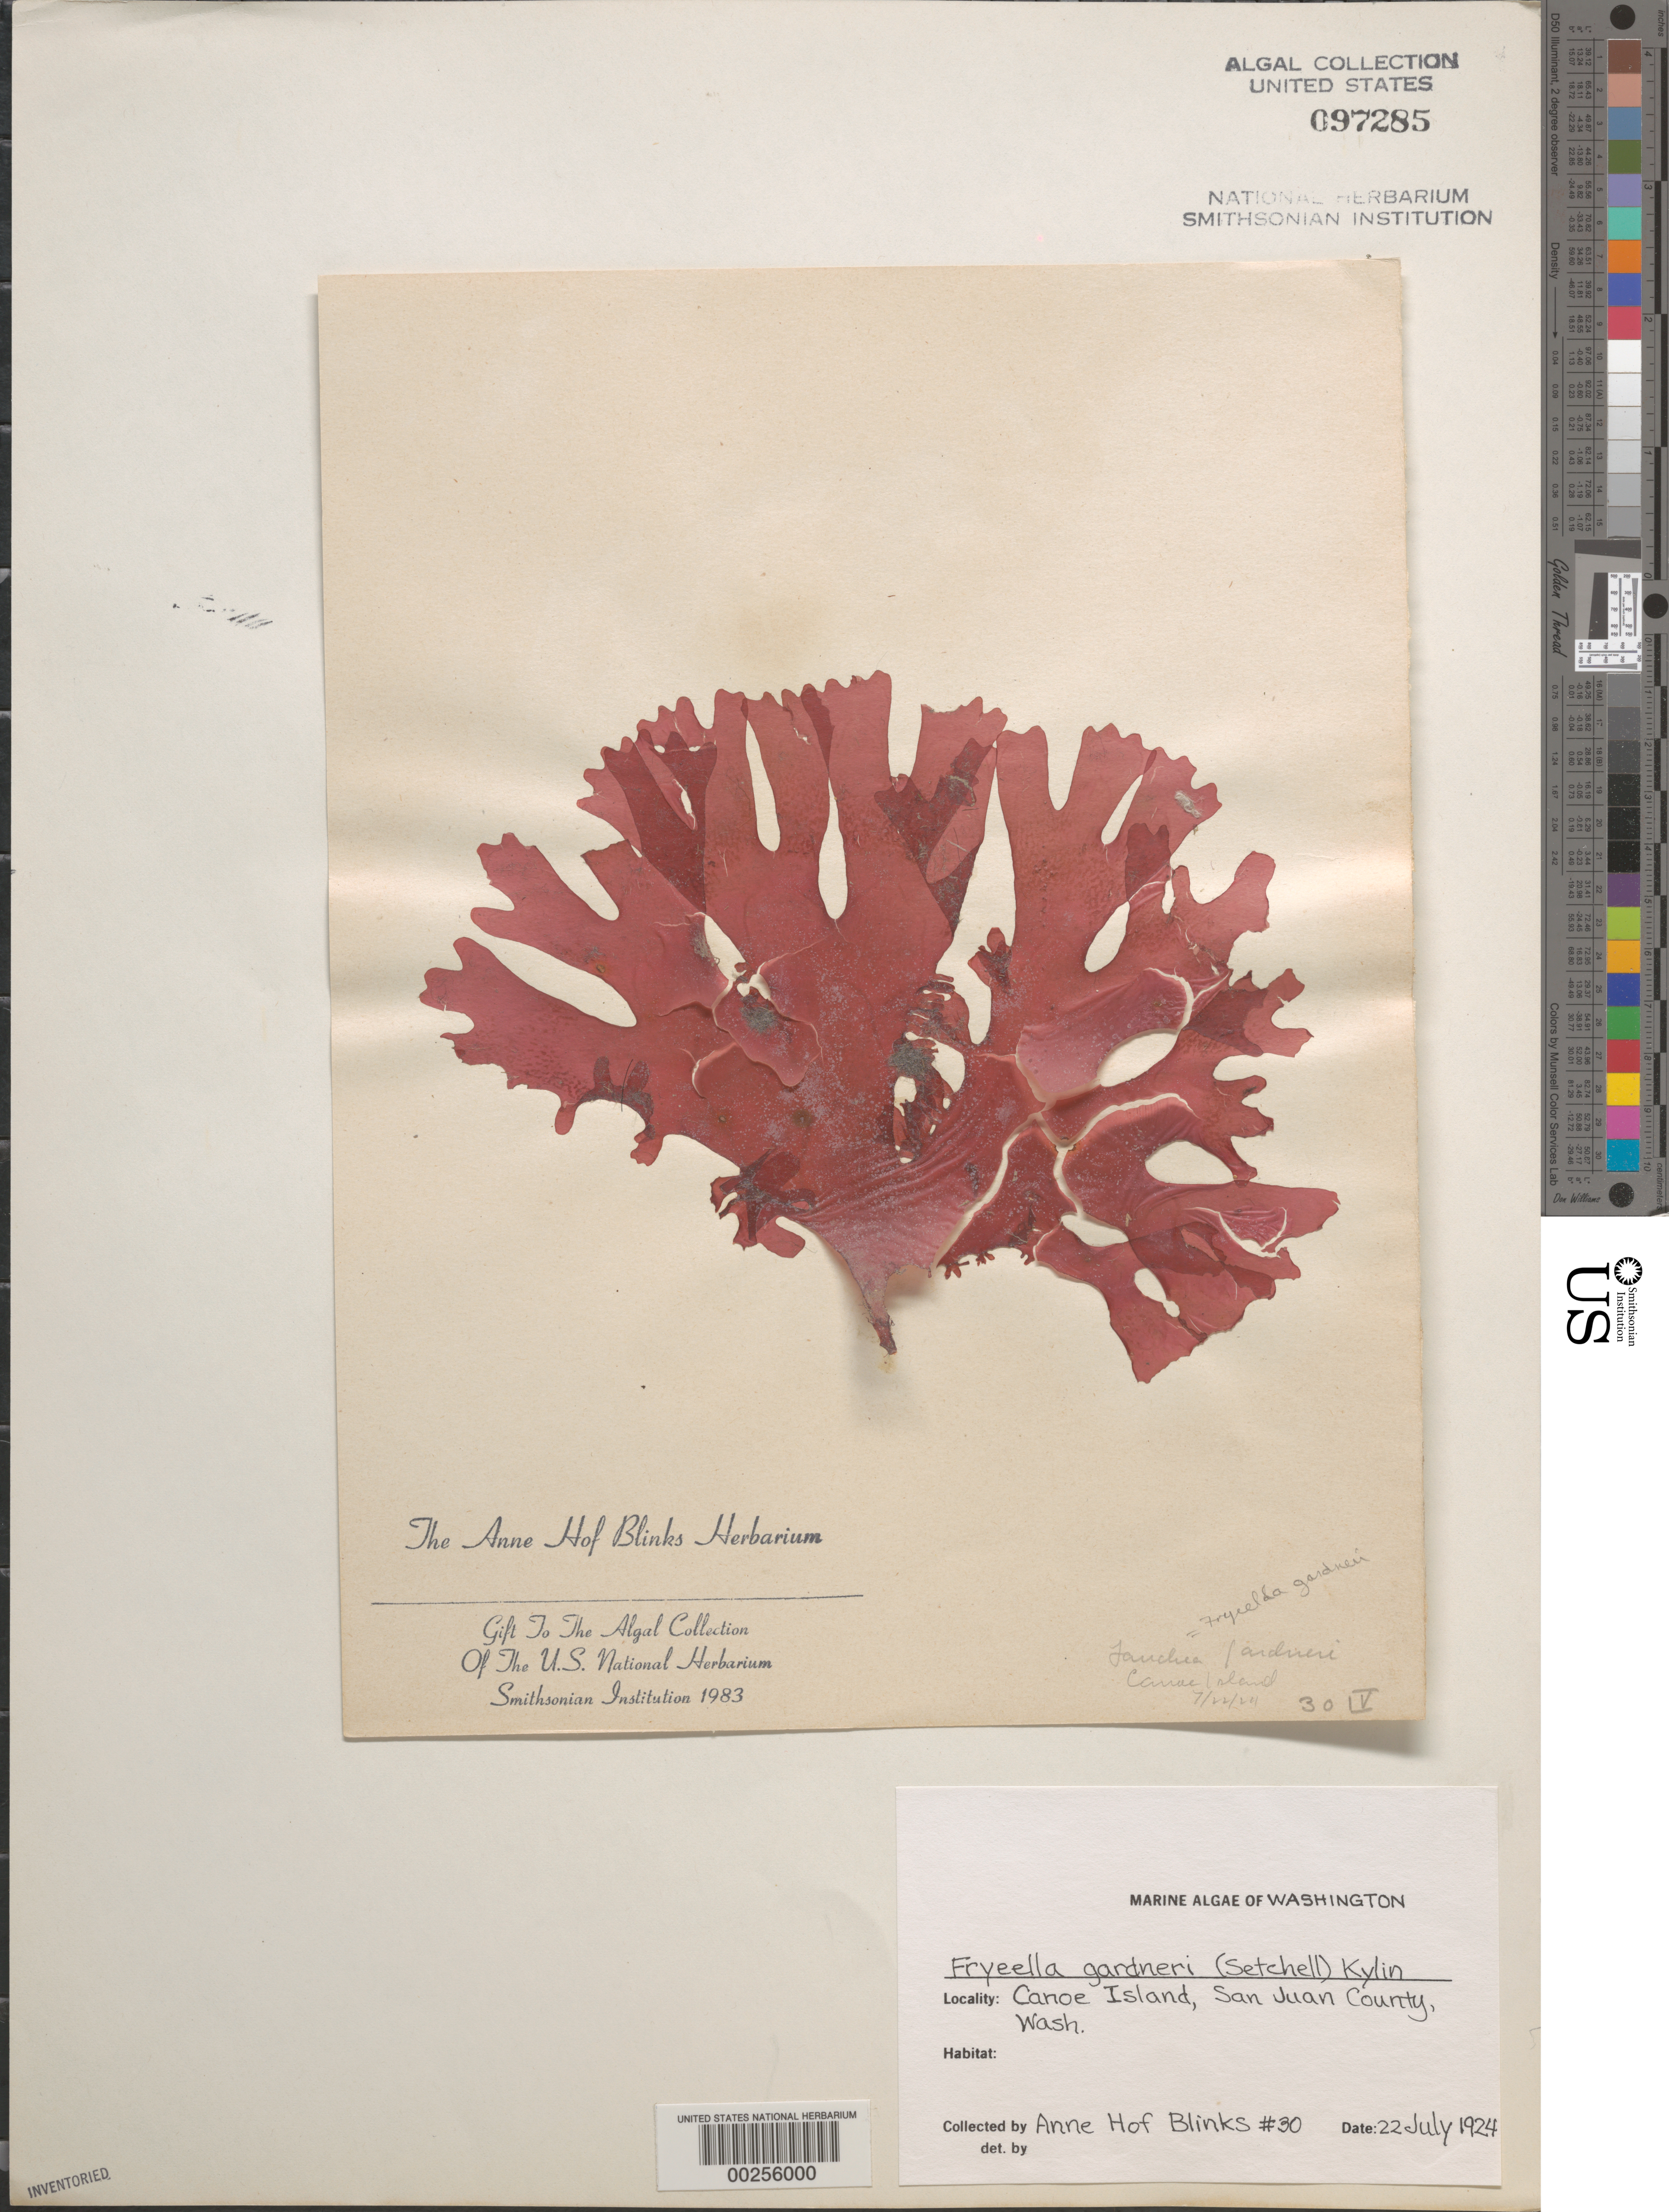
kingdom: Plantae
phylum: Rhodophyta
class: Florideophyceae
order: Rhodymeniales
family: Fryeellaceae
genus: Fryeella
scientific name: Fryeella gardneri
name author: (Setch.) Kylin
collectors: A. Blinks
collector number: AHB 30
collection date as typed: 22 Jul 1924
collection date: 1924-07-22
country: United States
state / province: Washington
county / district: San Juan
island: Canoe Island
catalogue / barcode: US 97285